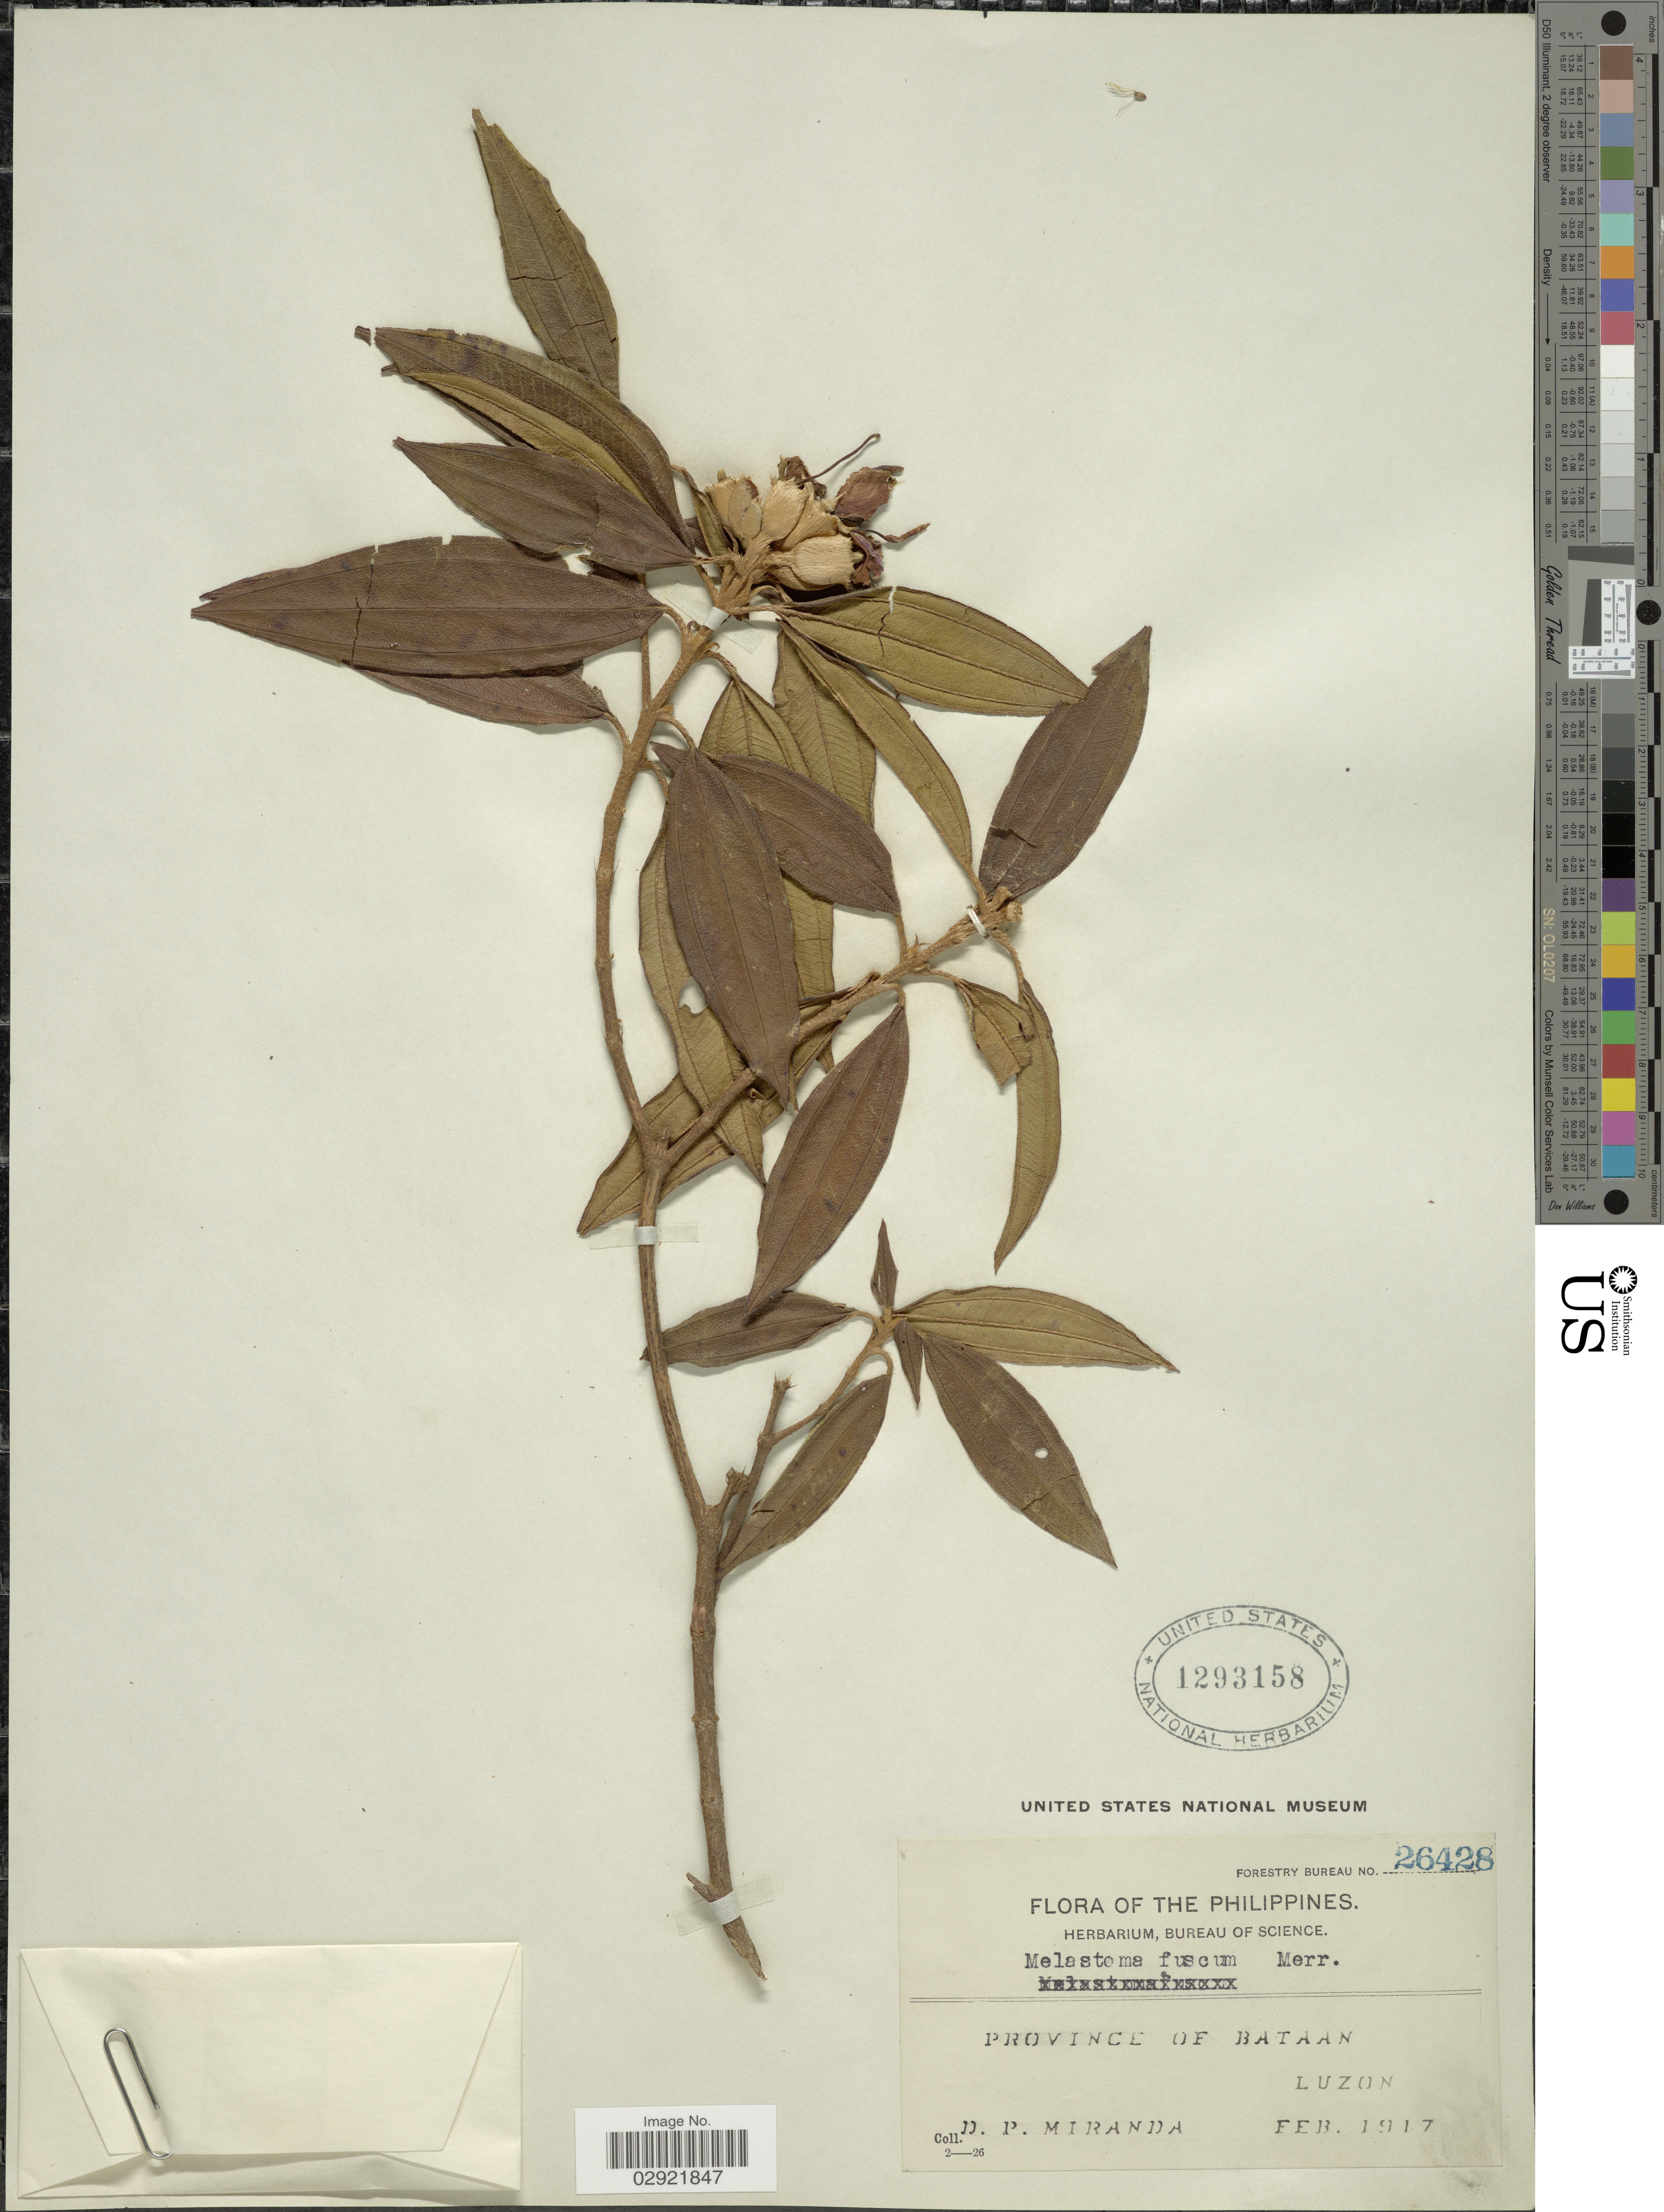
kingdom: Plantae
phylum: Tracheophyta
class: Magnoliopsida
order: Myrtales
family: Melastomataceae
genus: Melastoma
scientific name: Melastoma malabathricum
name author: L.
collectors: D. P. Miranda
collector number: Forestry Bureau 26428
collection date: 1917-02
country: Philippines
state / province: Central Luzon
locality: Province of Bataan. Luzon.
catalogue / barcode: US 1293158